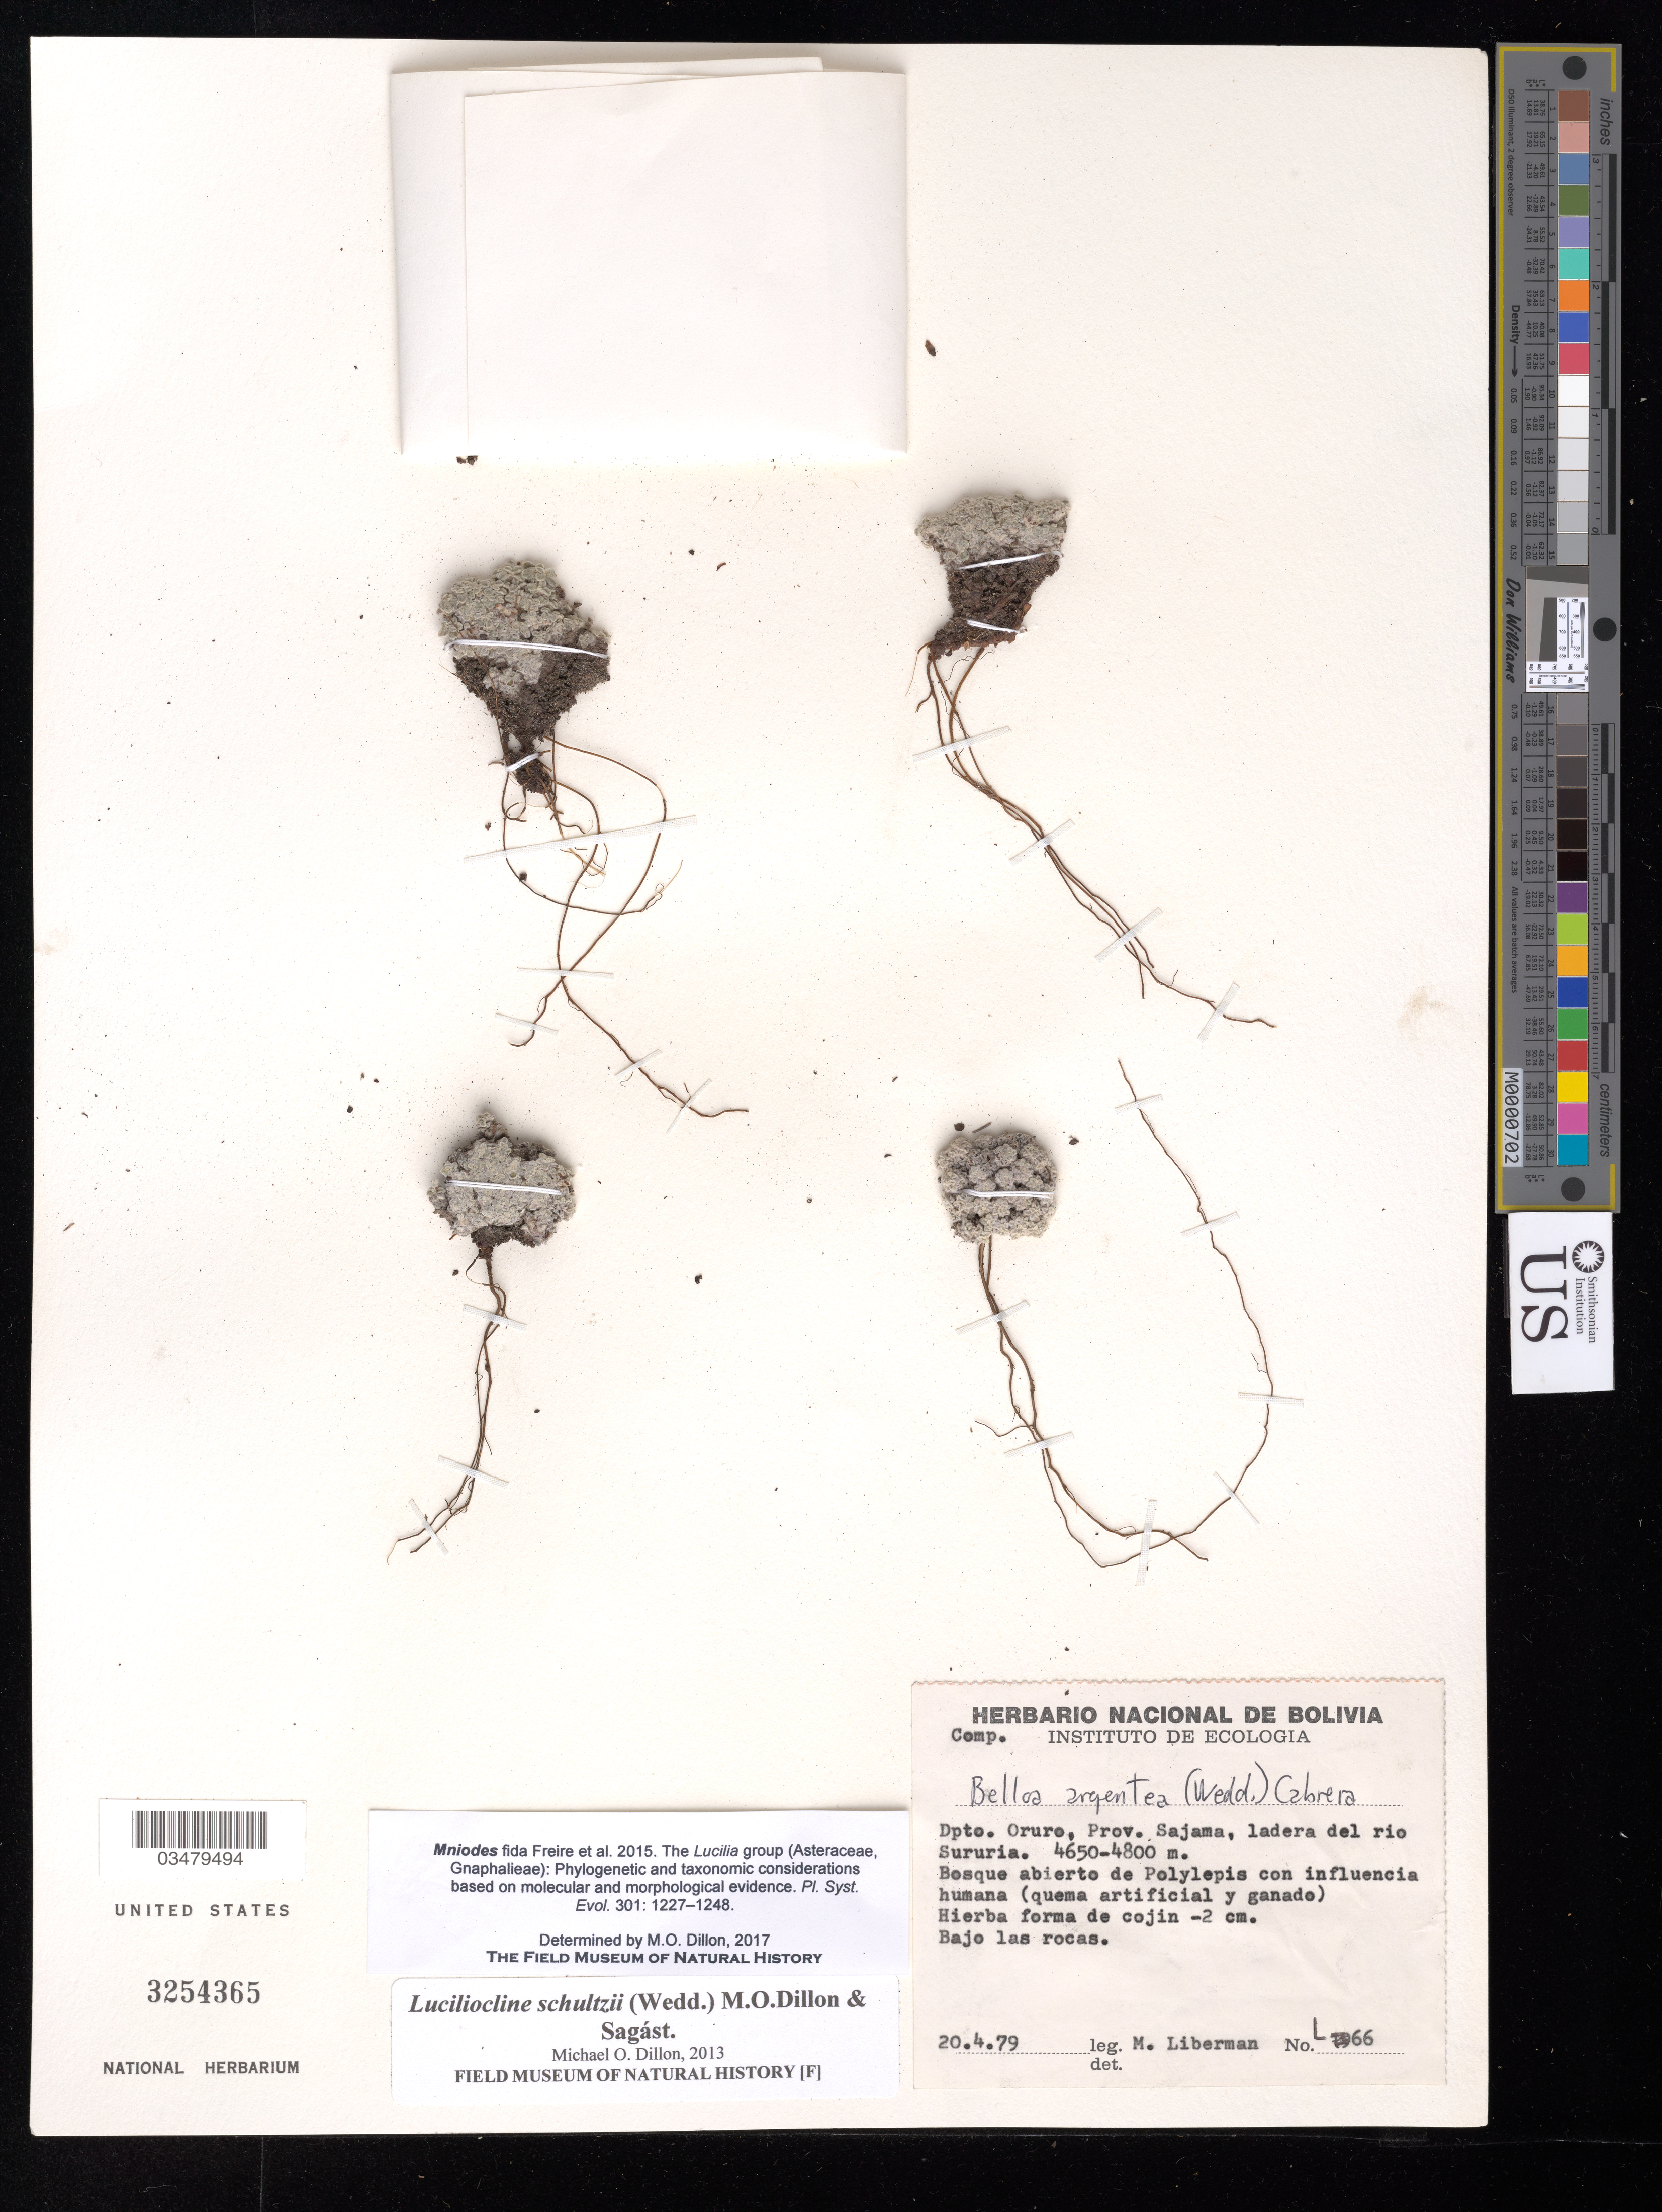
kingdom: Plantae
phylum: Tracheophyta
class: Magnoliopsida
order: Asterales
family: Asteraceae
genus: Mniodes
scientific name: Mniodes argentea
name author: (Wedd.) M.O. Dillon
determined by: Dillon, M. O.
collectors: M. Liberman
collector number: L 66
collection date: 1979-04-20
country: Bolivia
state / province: Oruro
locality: Dpto. Oruro, Prov. Sajama, ladera del Río Sururia.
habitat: Bosque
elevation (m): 4650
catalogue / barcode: US 3254365